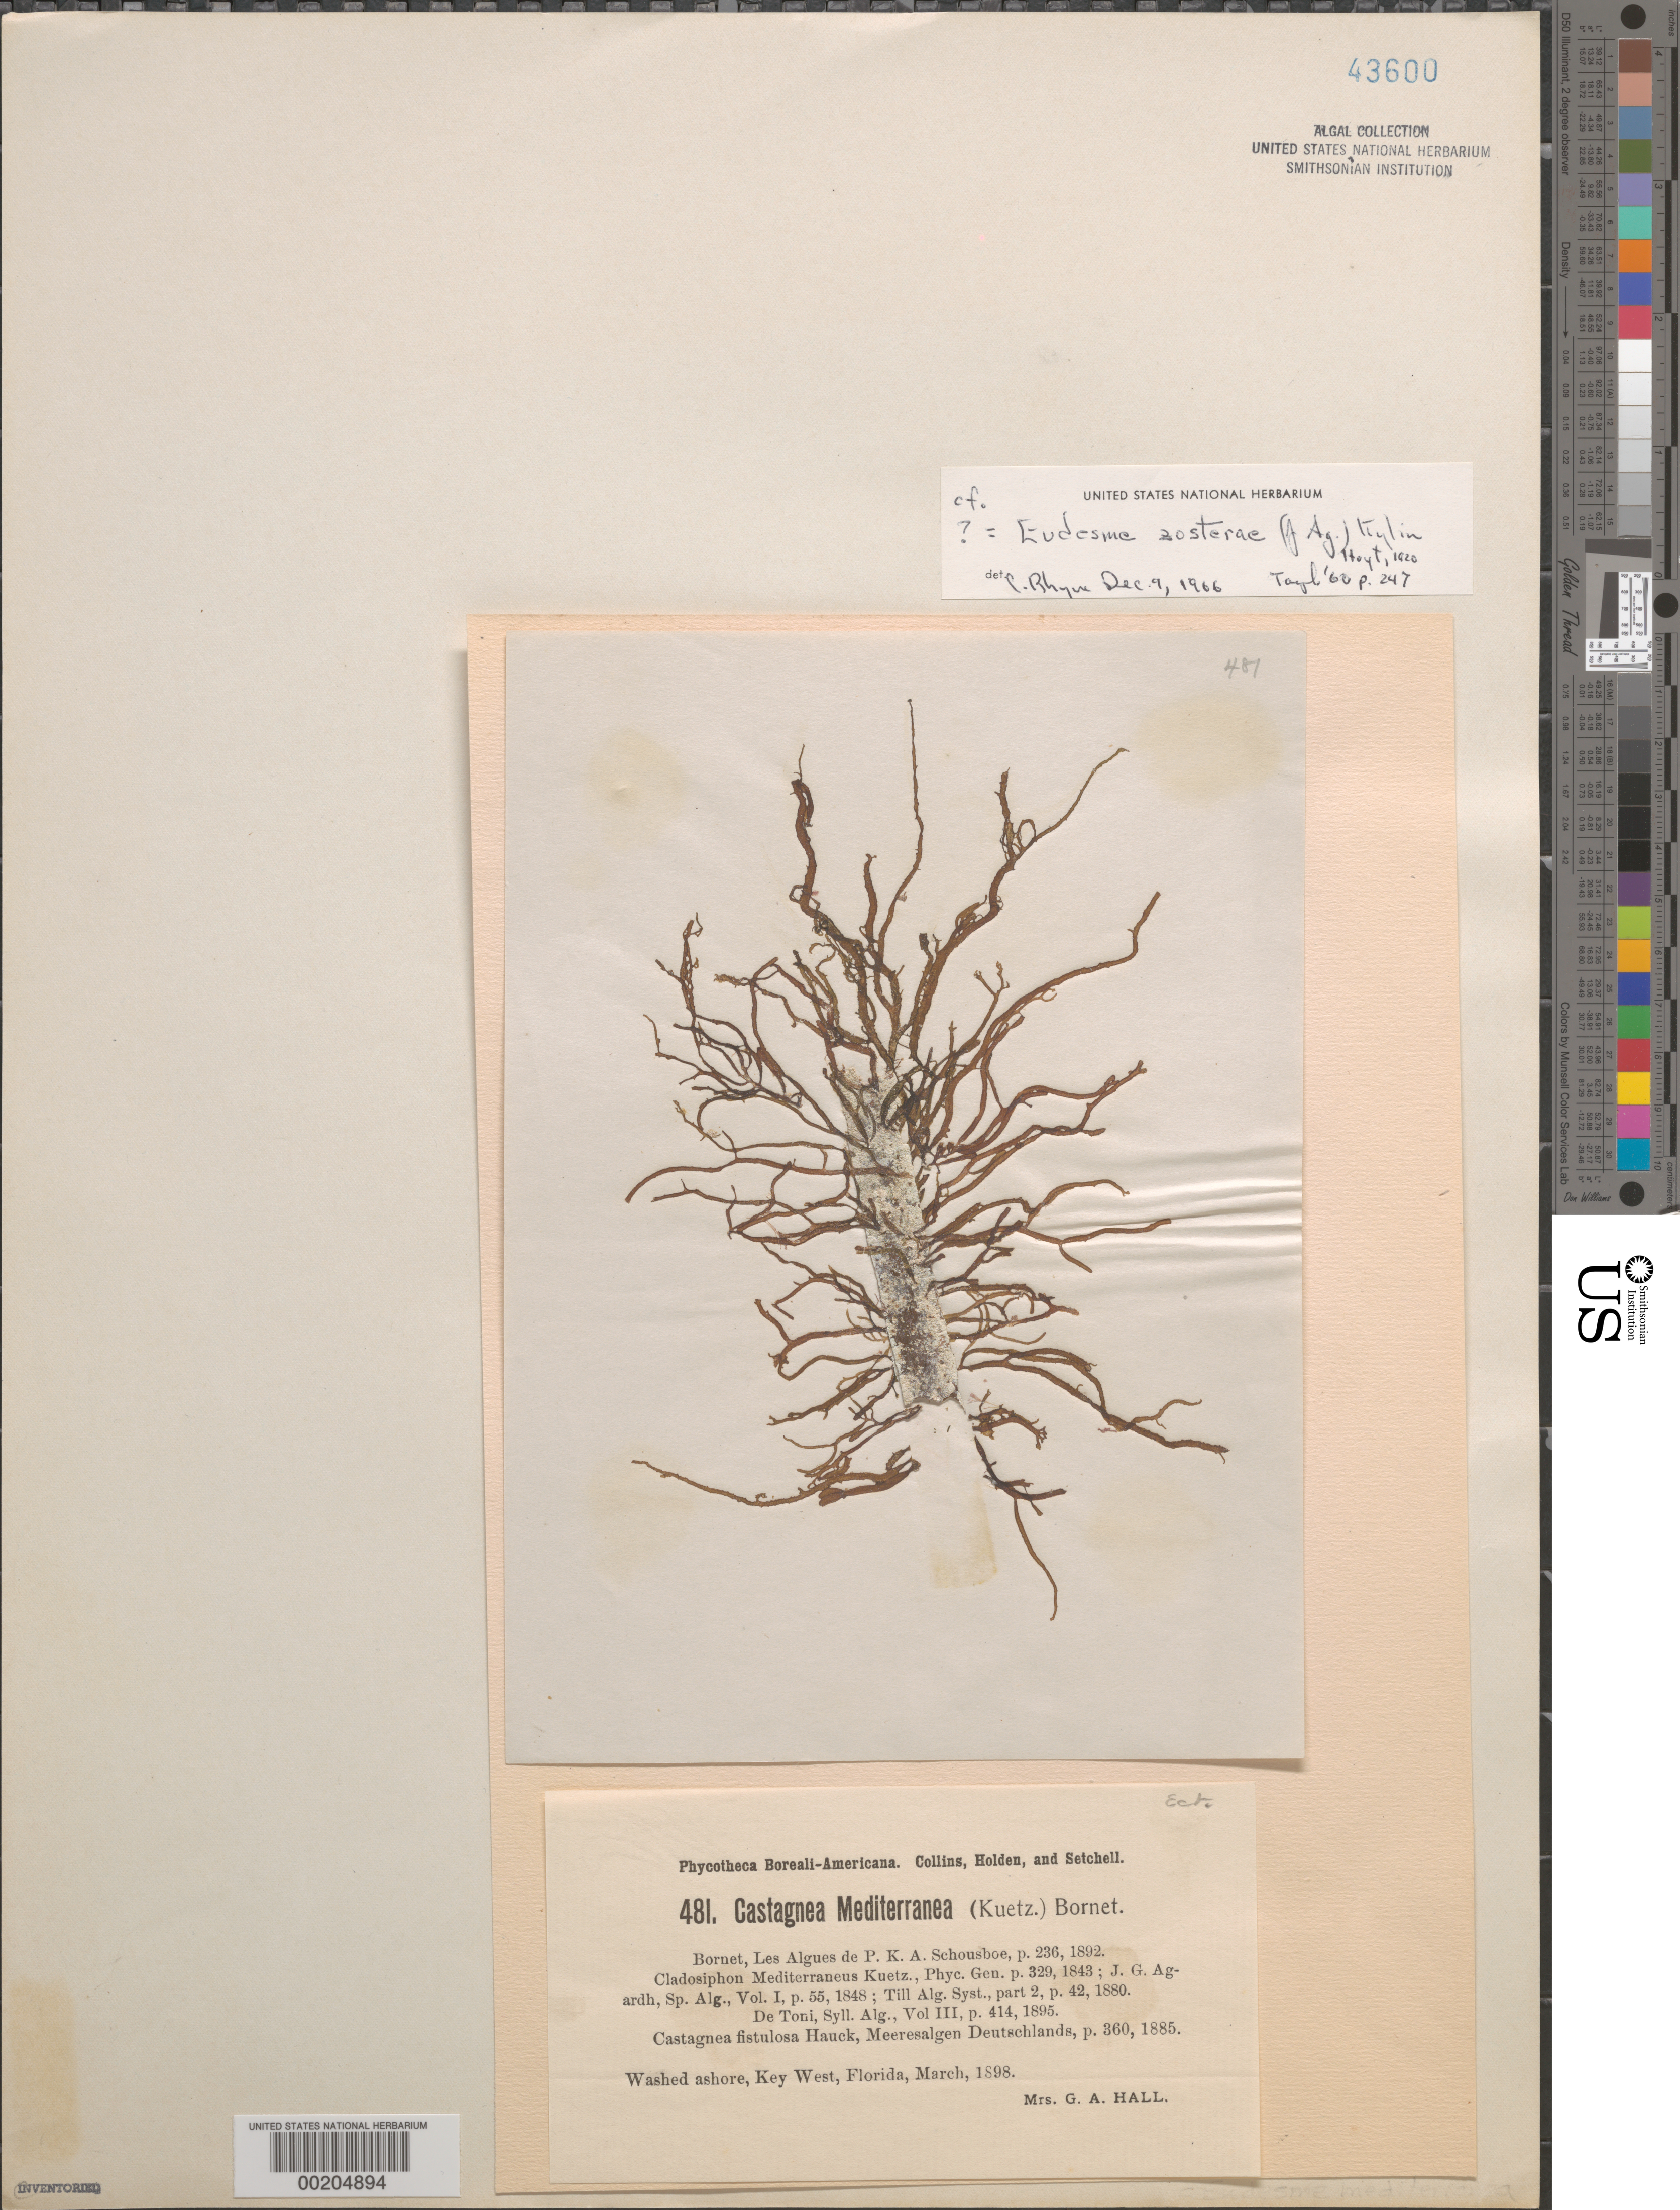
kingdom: Chromista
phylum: Ochrophyta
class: Phaeophyceae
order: Ectocarpales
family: Chordariaceae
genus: Cladosiphon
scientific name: Cladosiphon zosterae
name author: (J. Agardh) Kylin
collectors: Mrs. Hall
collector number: PB-A 481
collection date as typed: Mar 1898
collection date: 1898-03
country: United States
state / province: Florida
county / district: Monroe County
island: Key West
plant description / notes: Collins, Holden & Setchell, Phycotheca Boreali-Americana, as Castagnea mediterranea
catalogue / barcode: US 43600